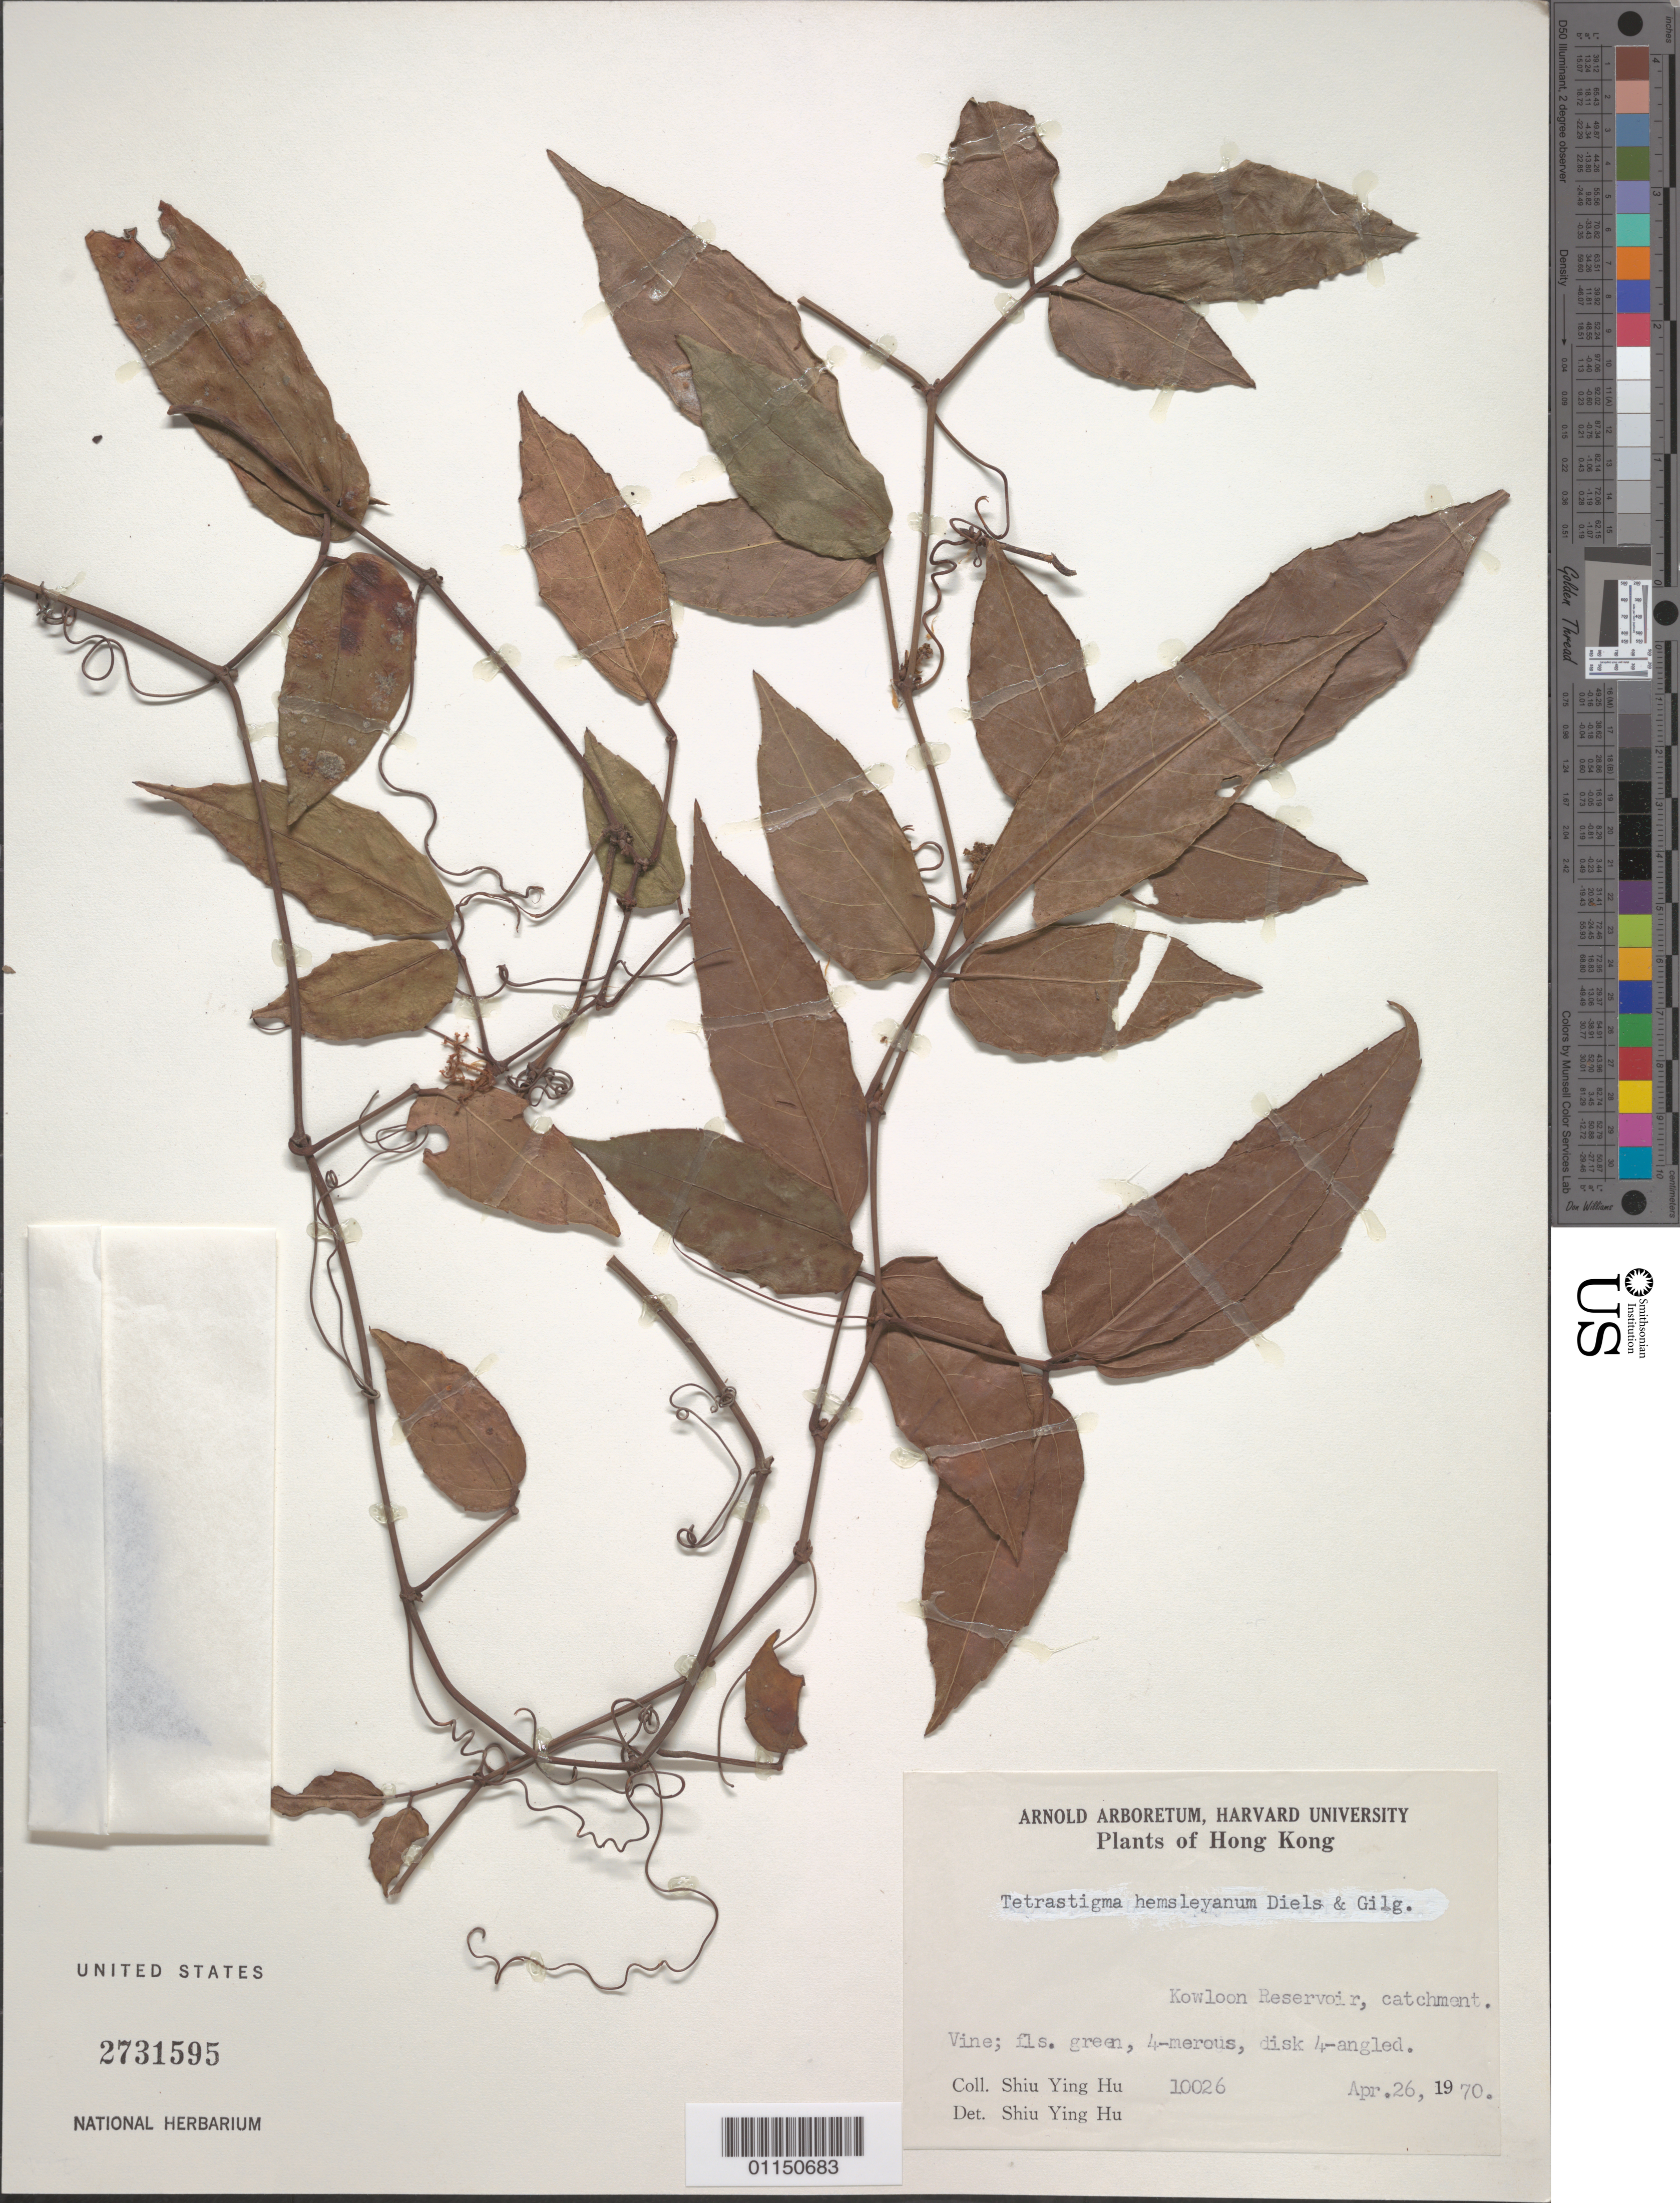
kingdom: Plantae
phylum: Tracheophyta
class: Magnoliopsida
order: Vitales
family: Vitaceae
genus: Tetrastigma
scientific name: Tetrastigma hemsleyanum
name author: Diels & Gilg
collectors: S. Y. Hu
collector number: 10026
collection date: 1970-04-26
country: China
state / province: Hong Kong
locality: Kowloon Reservoir.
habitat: Vine.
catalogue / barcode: US 2731595